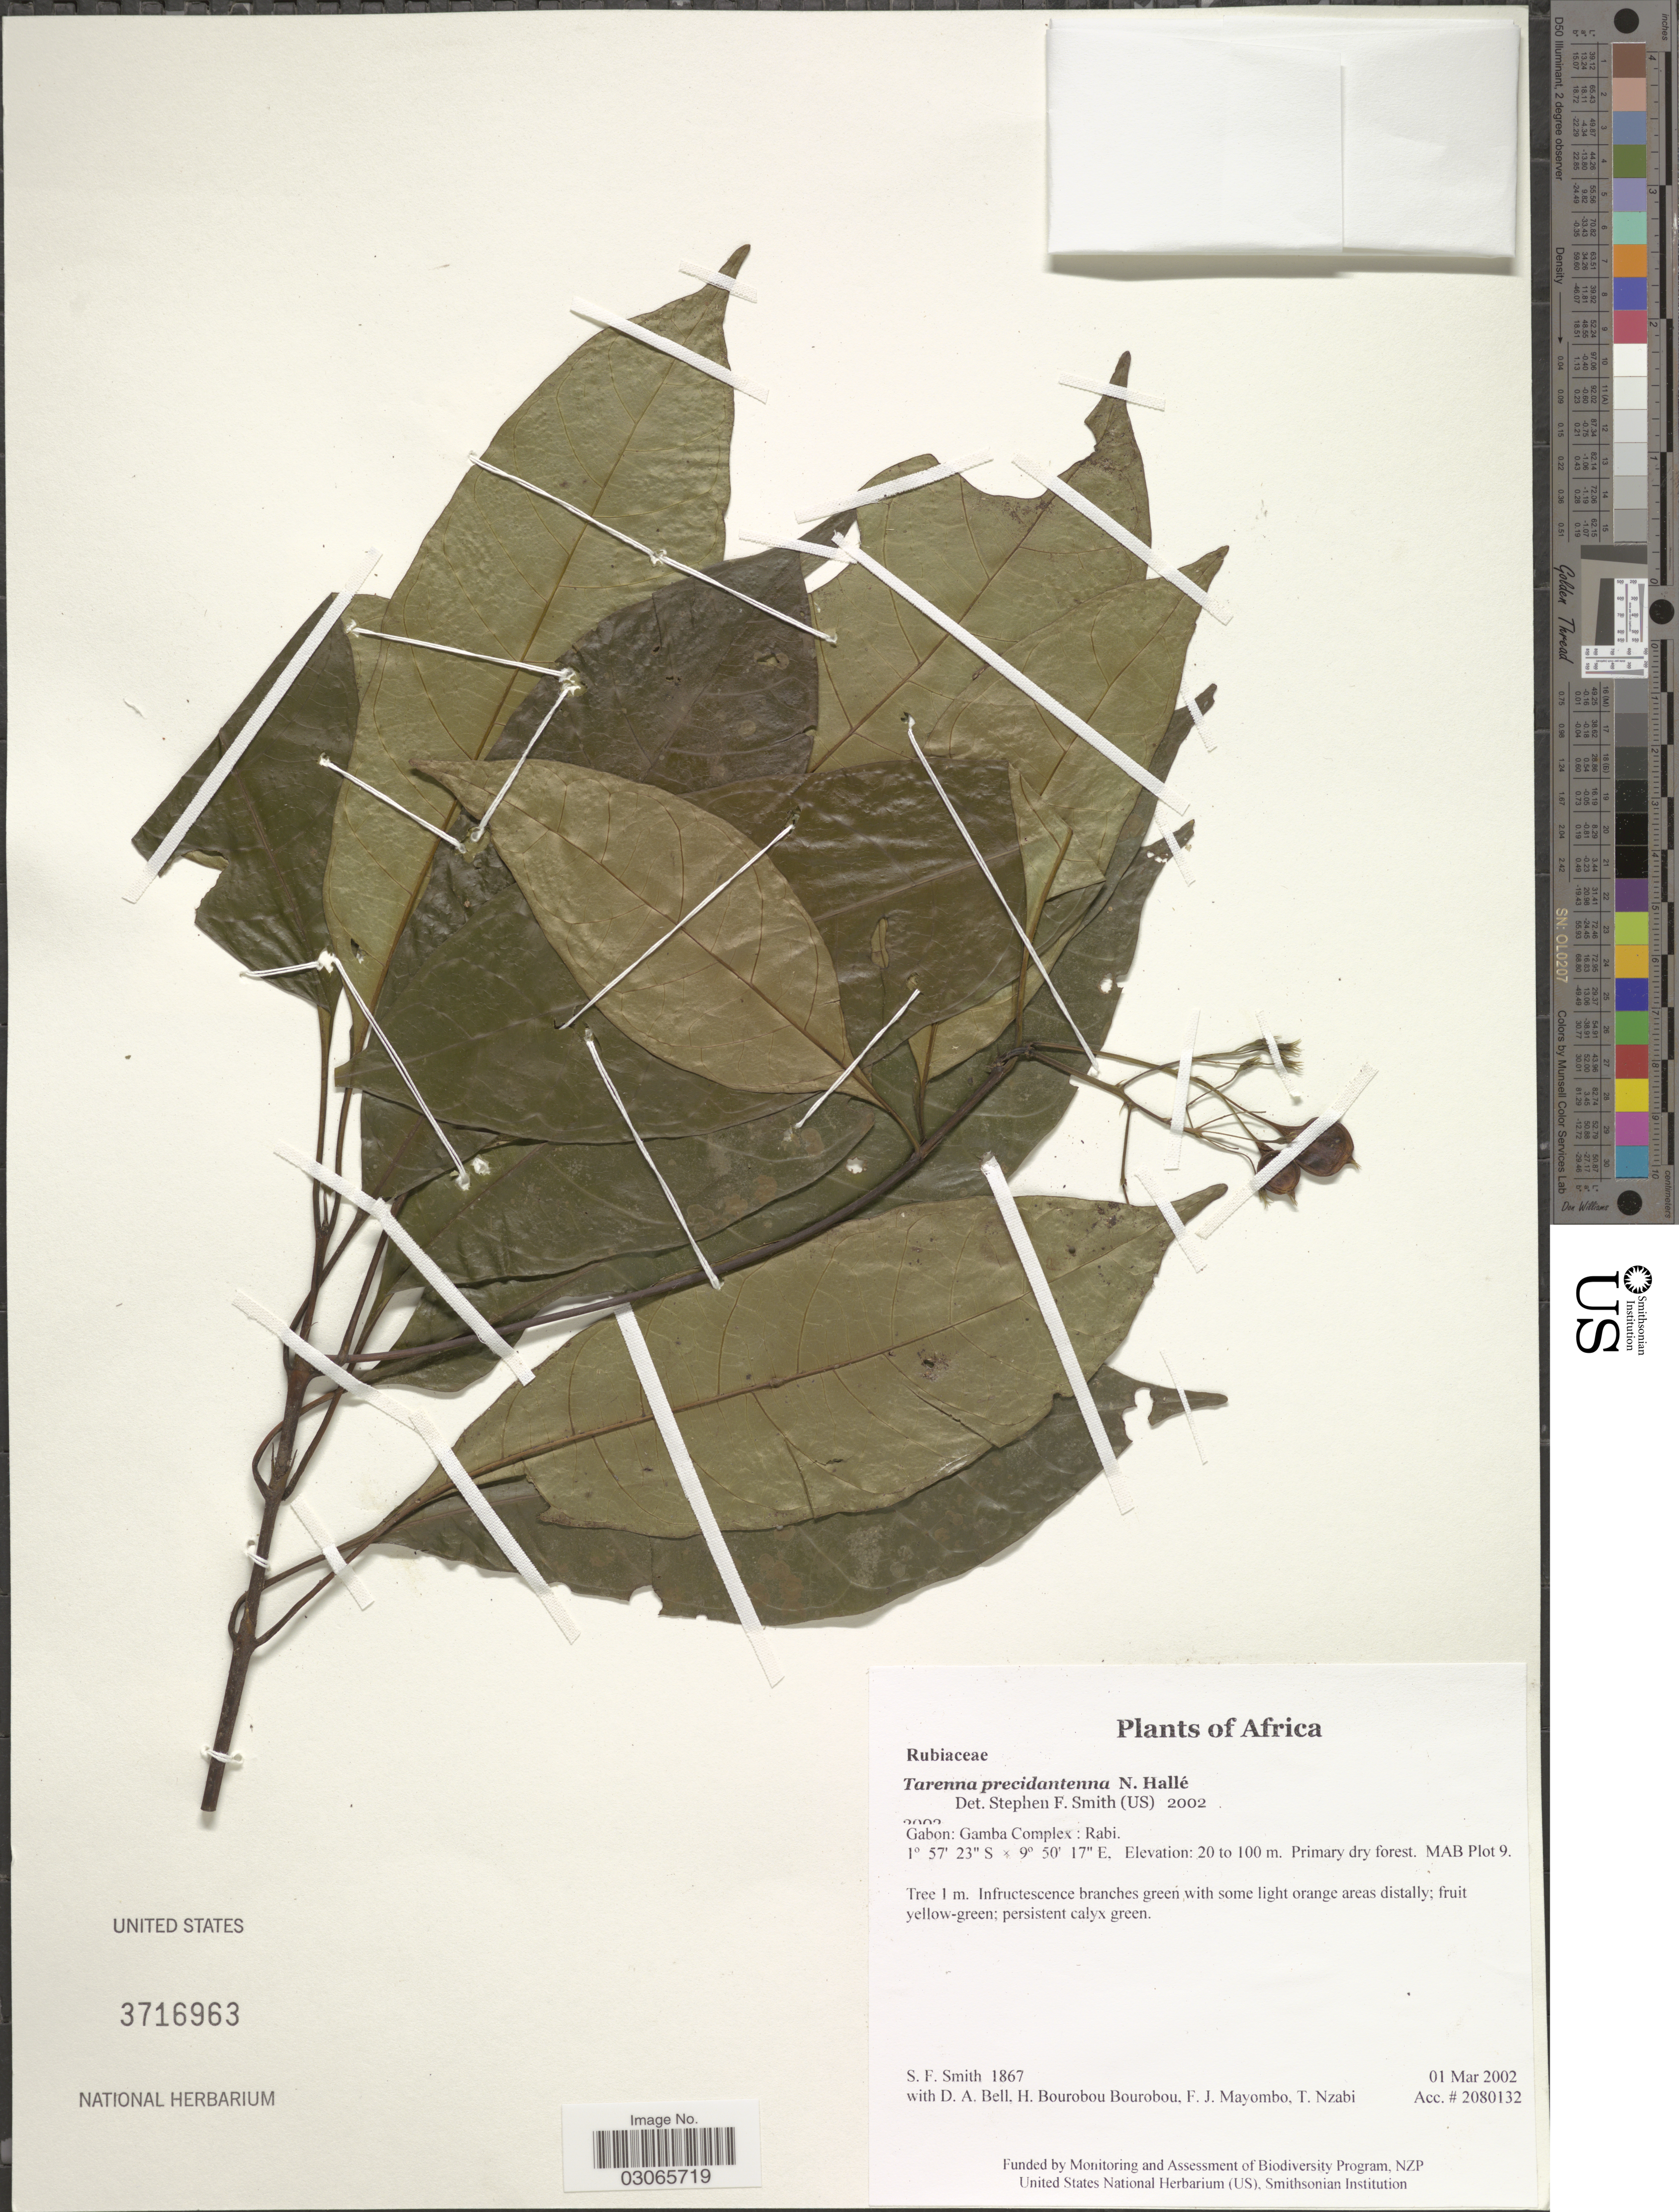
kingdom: Plantae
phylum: Tracheophyta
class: Magnoliopsida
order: Gentianales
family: Rubiaceae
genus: Tarenna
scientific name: Tarenna precidantenna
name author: N. Hallé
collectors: S.F. Smith, D. A. Bell, H. Bourobou Bourobou & F. J. Mayombo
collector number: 1867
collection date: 2002-03-01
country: Gabon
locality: Gamba Complex: Rabi. MAB Plot 9.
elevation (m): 20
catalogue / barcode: US 3716963